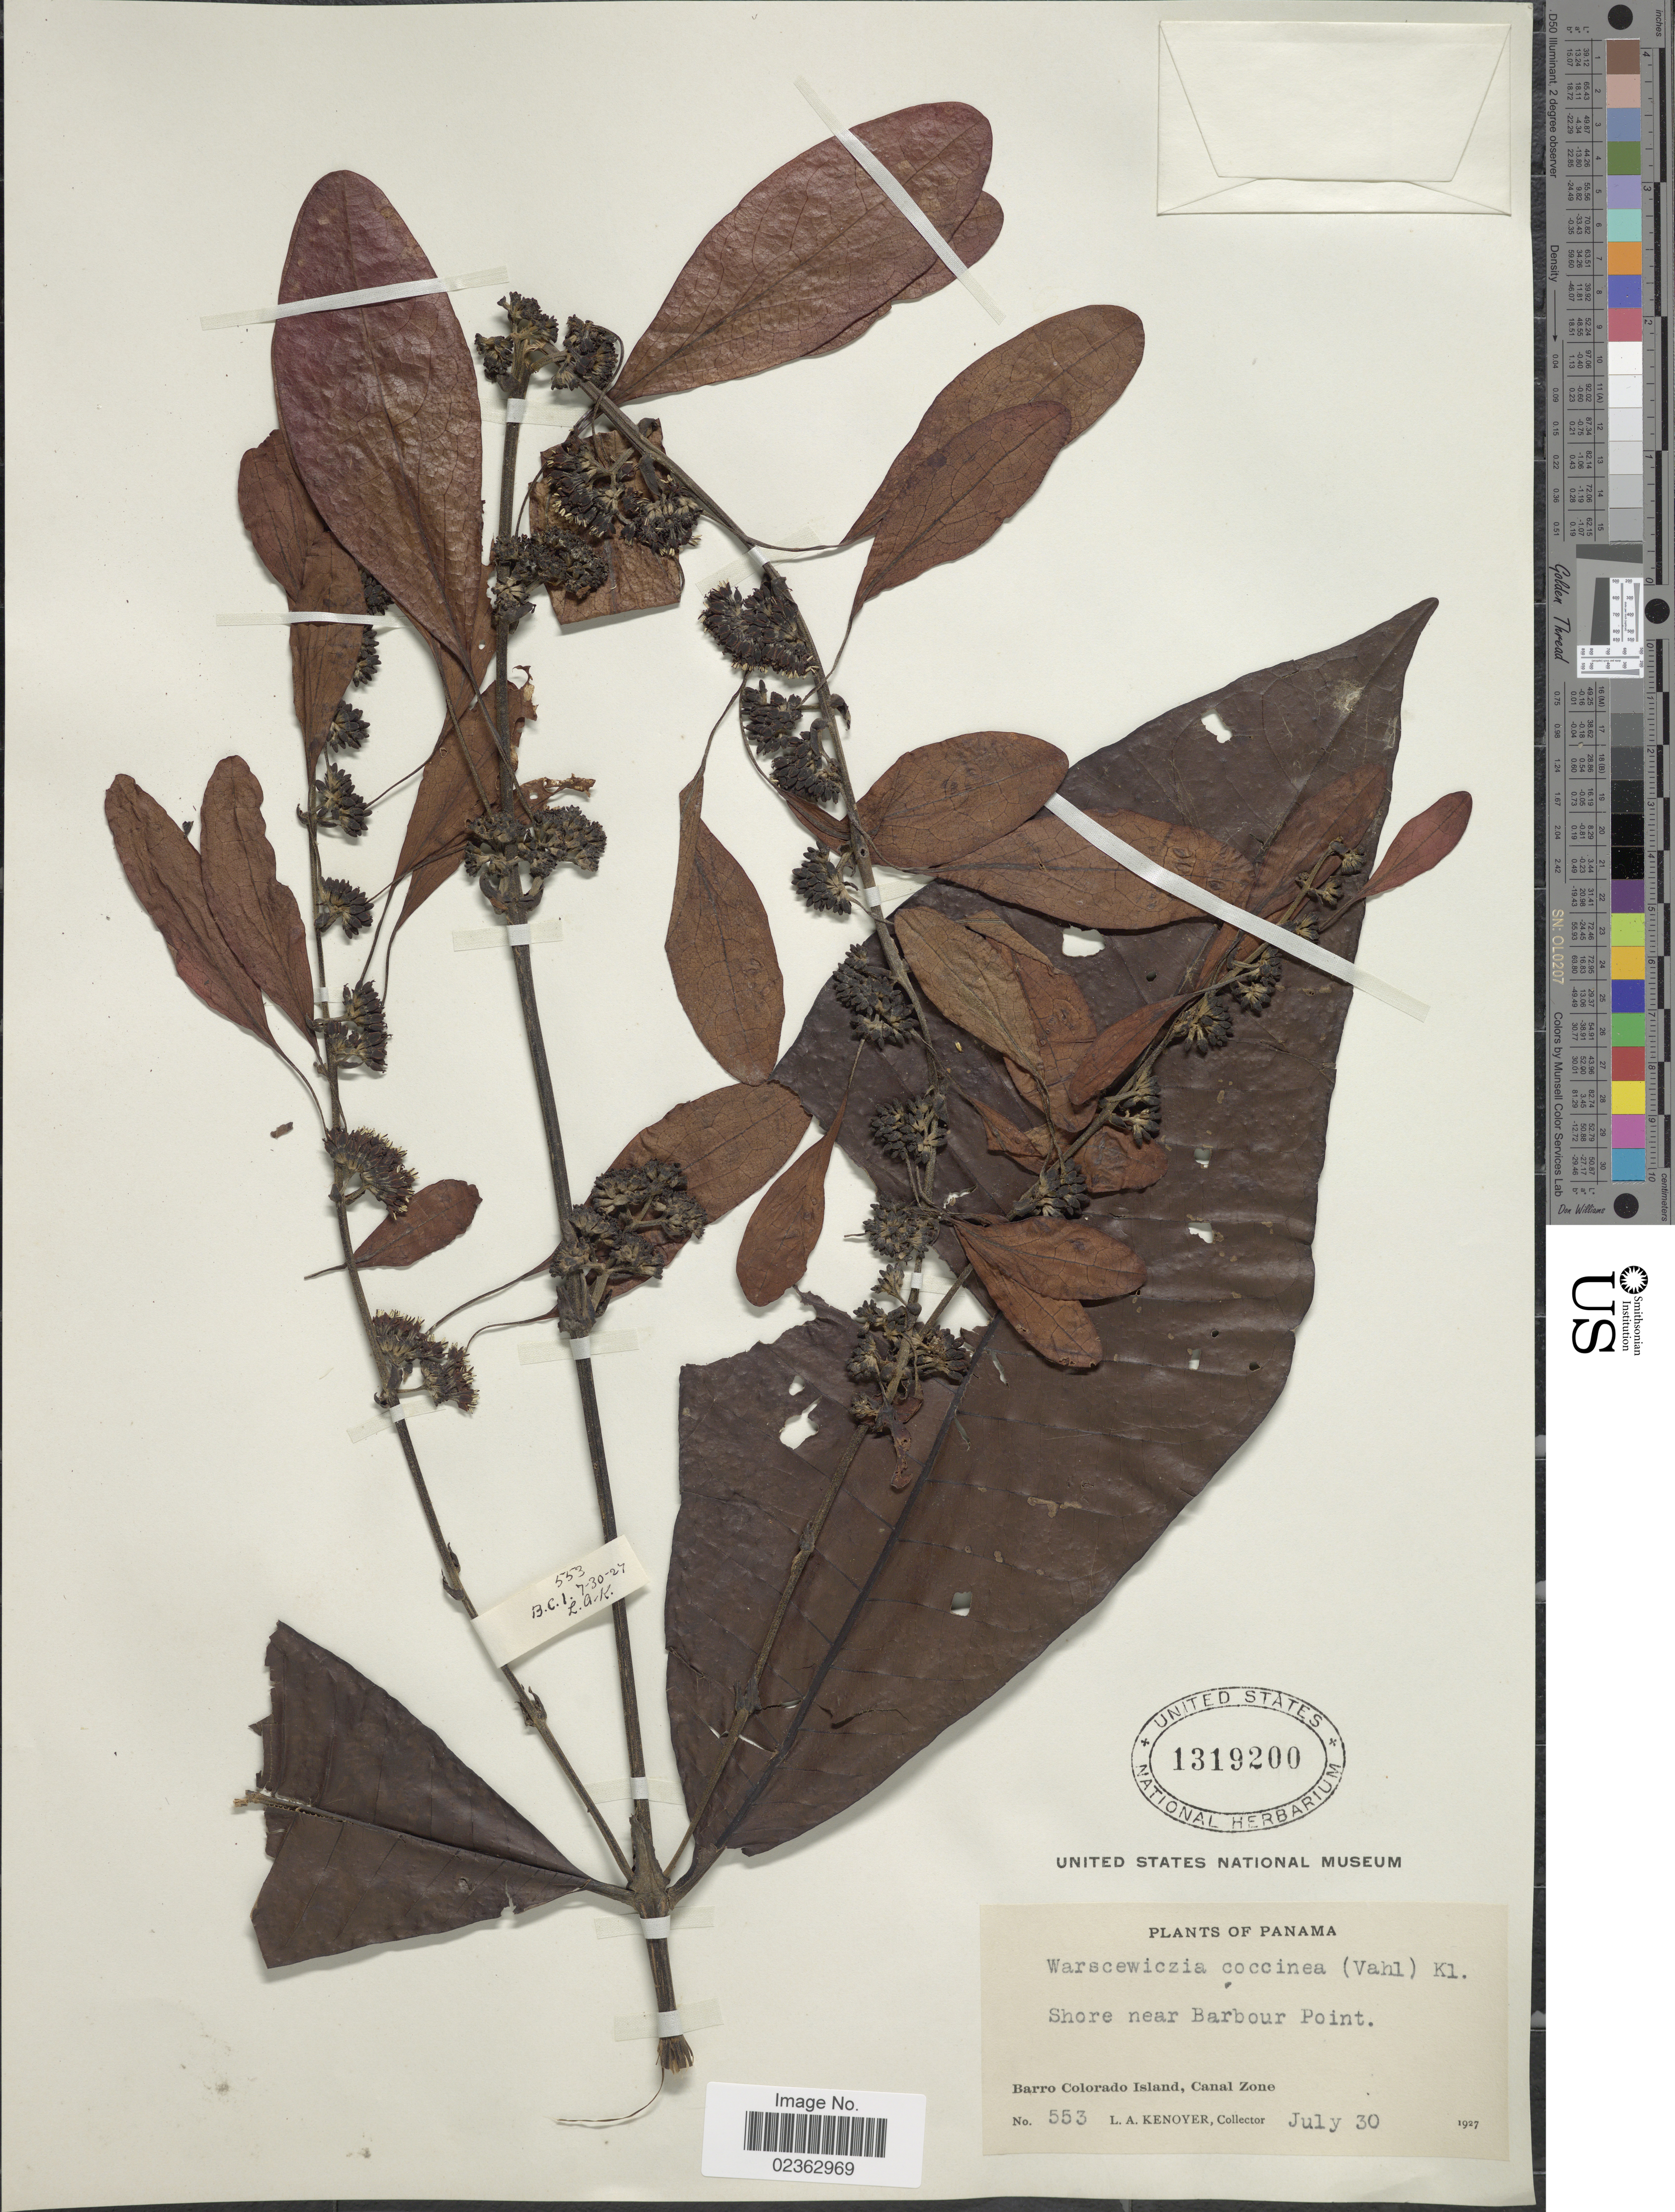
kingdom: Plantae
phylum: Tracheophyta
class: Magnoliopsida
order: Gentianales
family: Rubiaceae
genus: Warszewiczia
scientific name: Warszewiczia coccinea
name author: (Vahl) Klotzsch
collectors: L. A. Kenoyer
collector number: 553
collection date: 1927-07-30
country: Panama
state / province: Panamá Oeste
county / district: Canal Zone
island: Barro Colorado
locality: Shore near Barbour Point, Barro Colorado Island, Canal Zone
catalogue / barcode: US 1319200